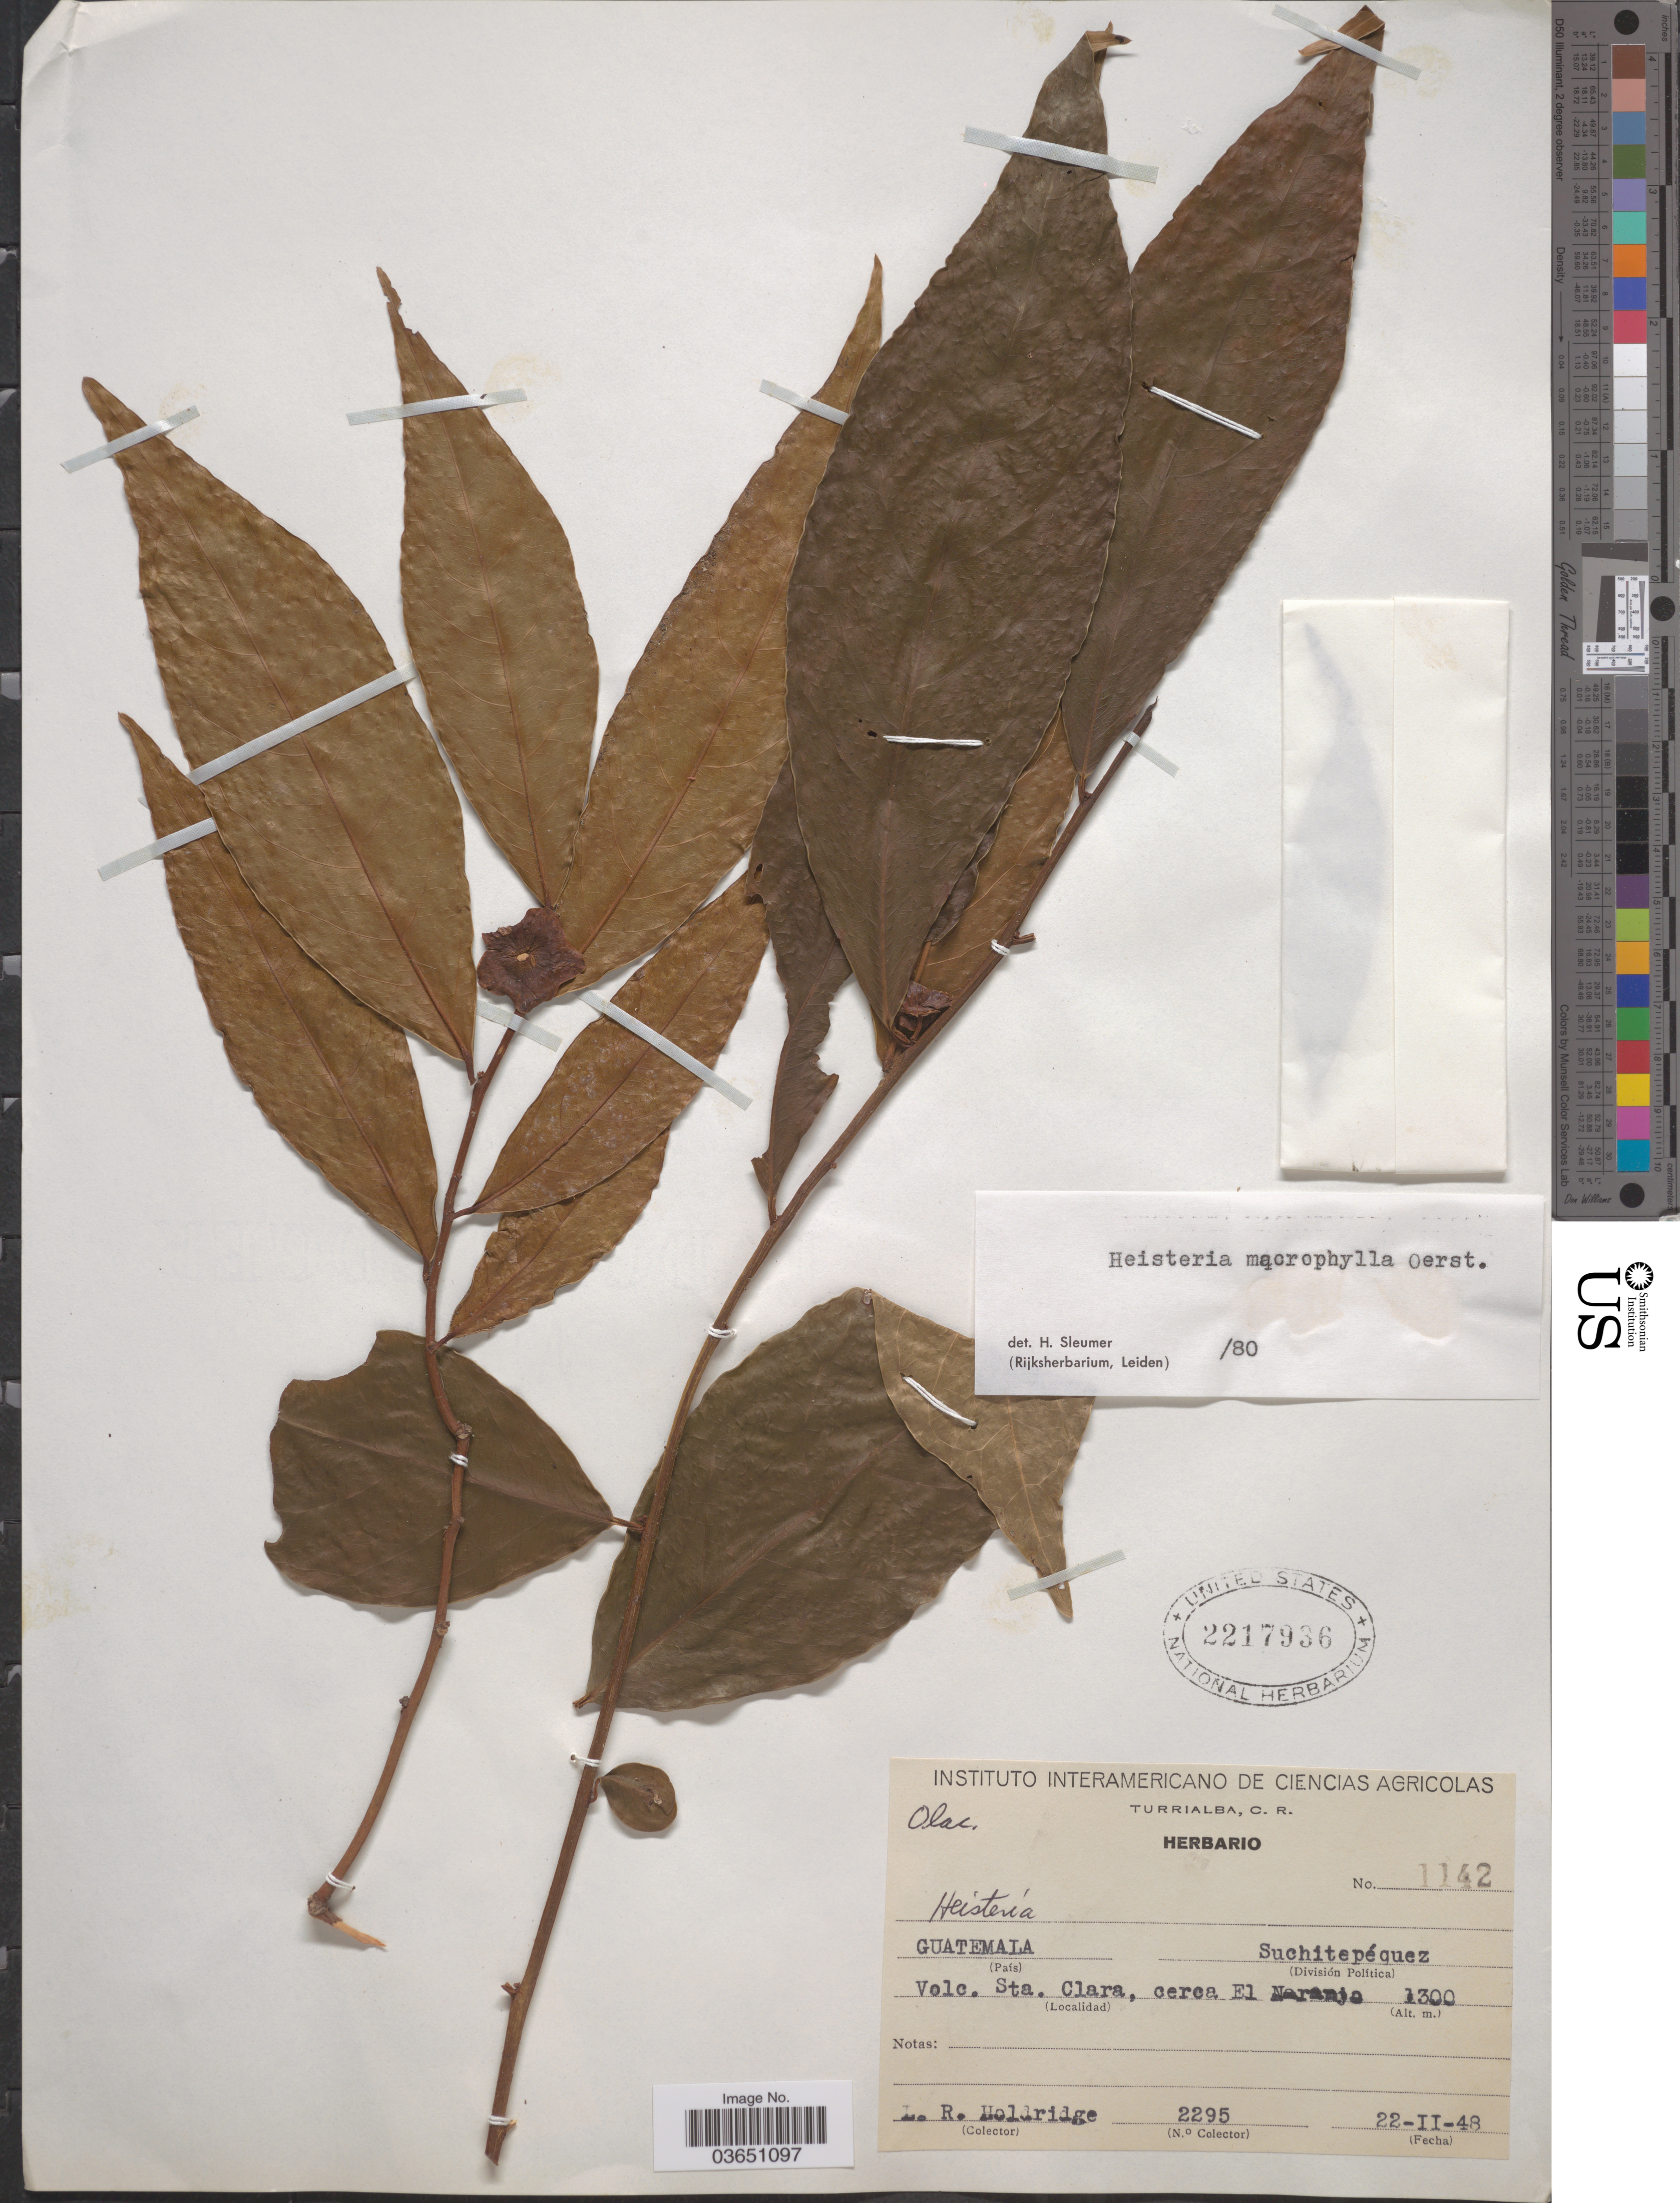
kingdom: Plantae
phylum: Tracheophyta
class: Magnoliopsida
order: Santalales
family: Erythropalaceae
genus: Heisteria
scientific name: Heisteria macrophylla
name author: Oerst.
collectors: L. Holdridge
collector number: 2295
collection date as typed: Transcribed d/m/y: 22/2/48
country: Guatemala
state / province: Suchitepéquez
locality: Suchitepéquez (División Política) Volc. Sta. Clara, cerca El Naranjo.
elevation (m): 1300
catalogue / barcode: US 2217936